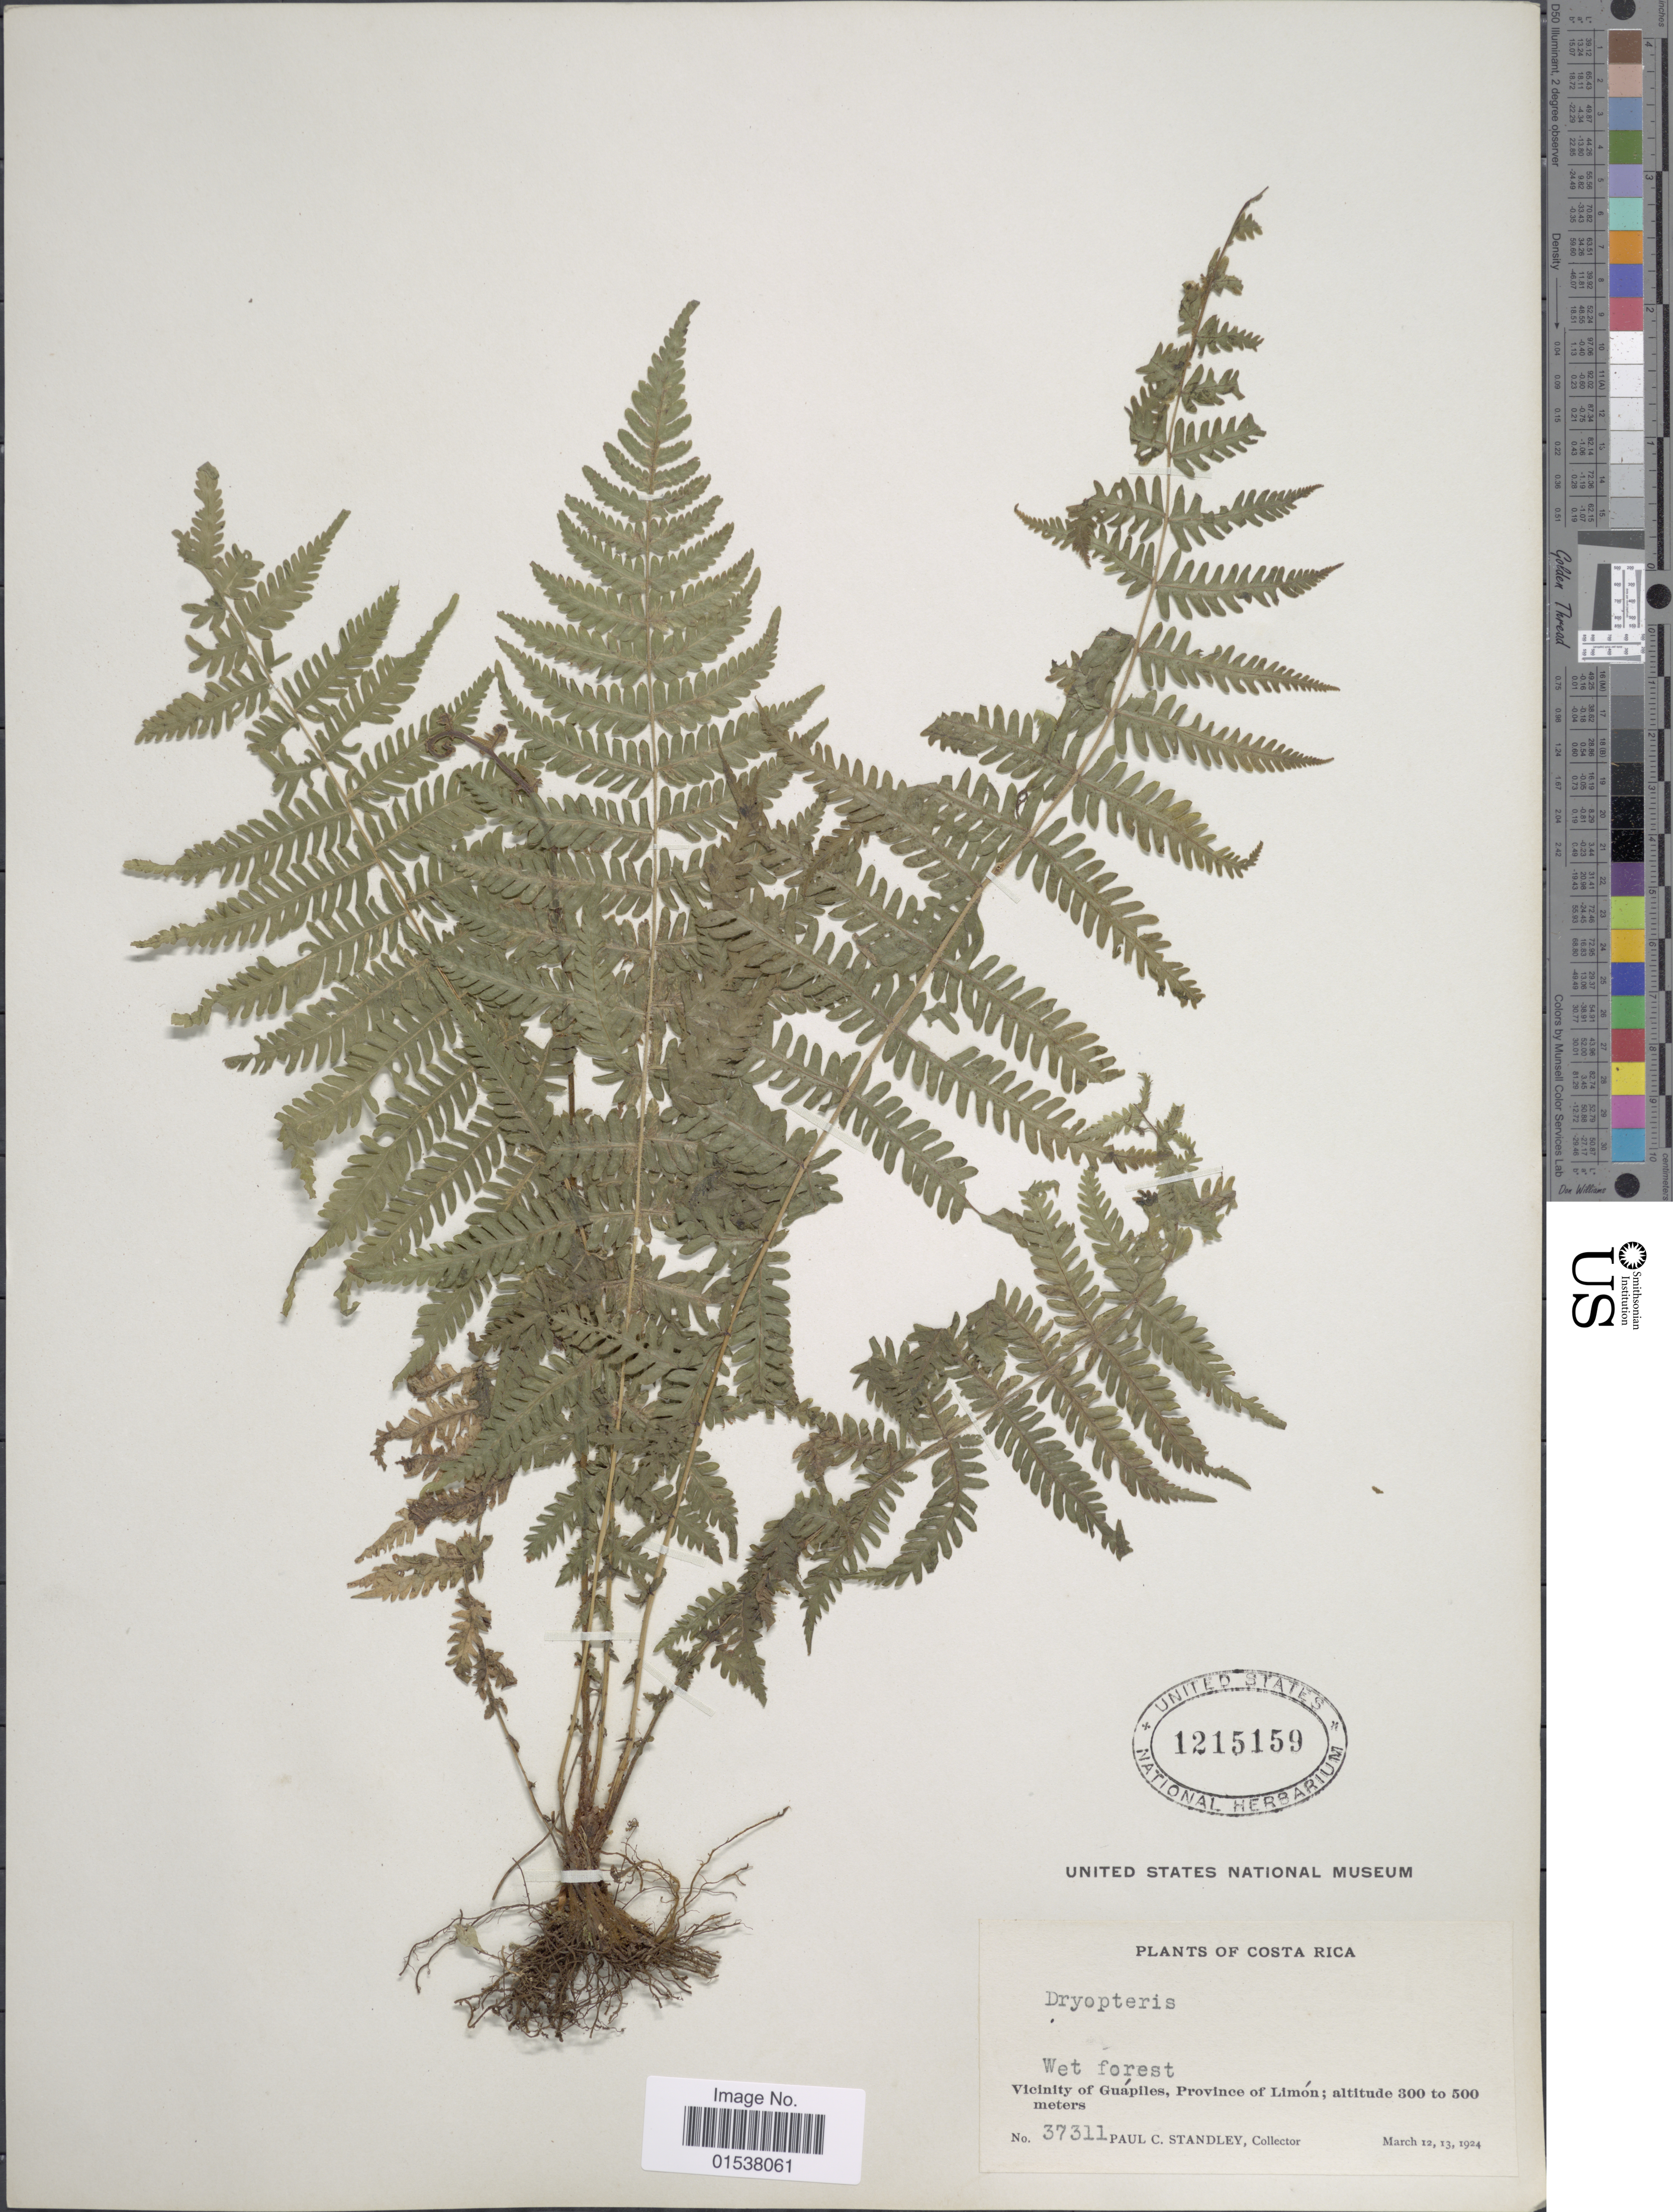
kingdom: Plantae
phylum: Tracheophyta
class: Polypodiopsida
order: Polypodiales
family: Thelypteridaceae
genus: Amauropelta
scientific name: Amauropelta balbisii (Spreng.) comb. nov., ined. 2015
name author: (Spreng.)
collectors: P. C. Standley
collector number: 37311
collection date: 1924-03-12/1924-03-13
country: Costa Rica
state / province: Limón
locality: Wet forest, Vicinity of Guapiles, Province of Limon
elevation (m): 300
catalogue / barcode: US 1215159